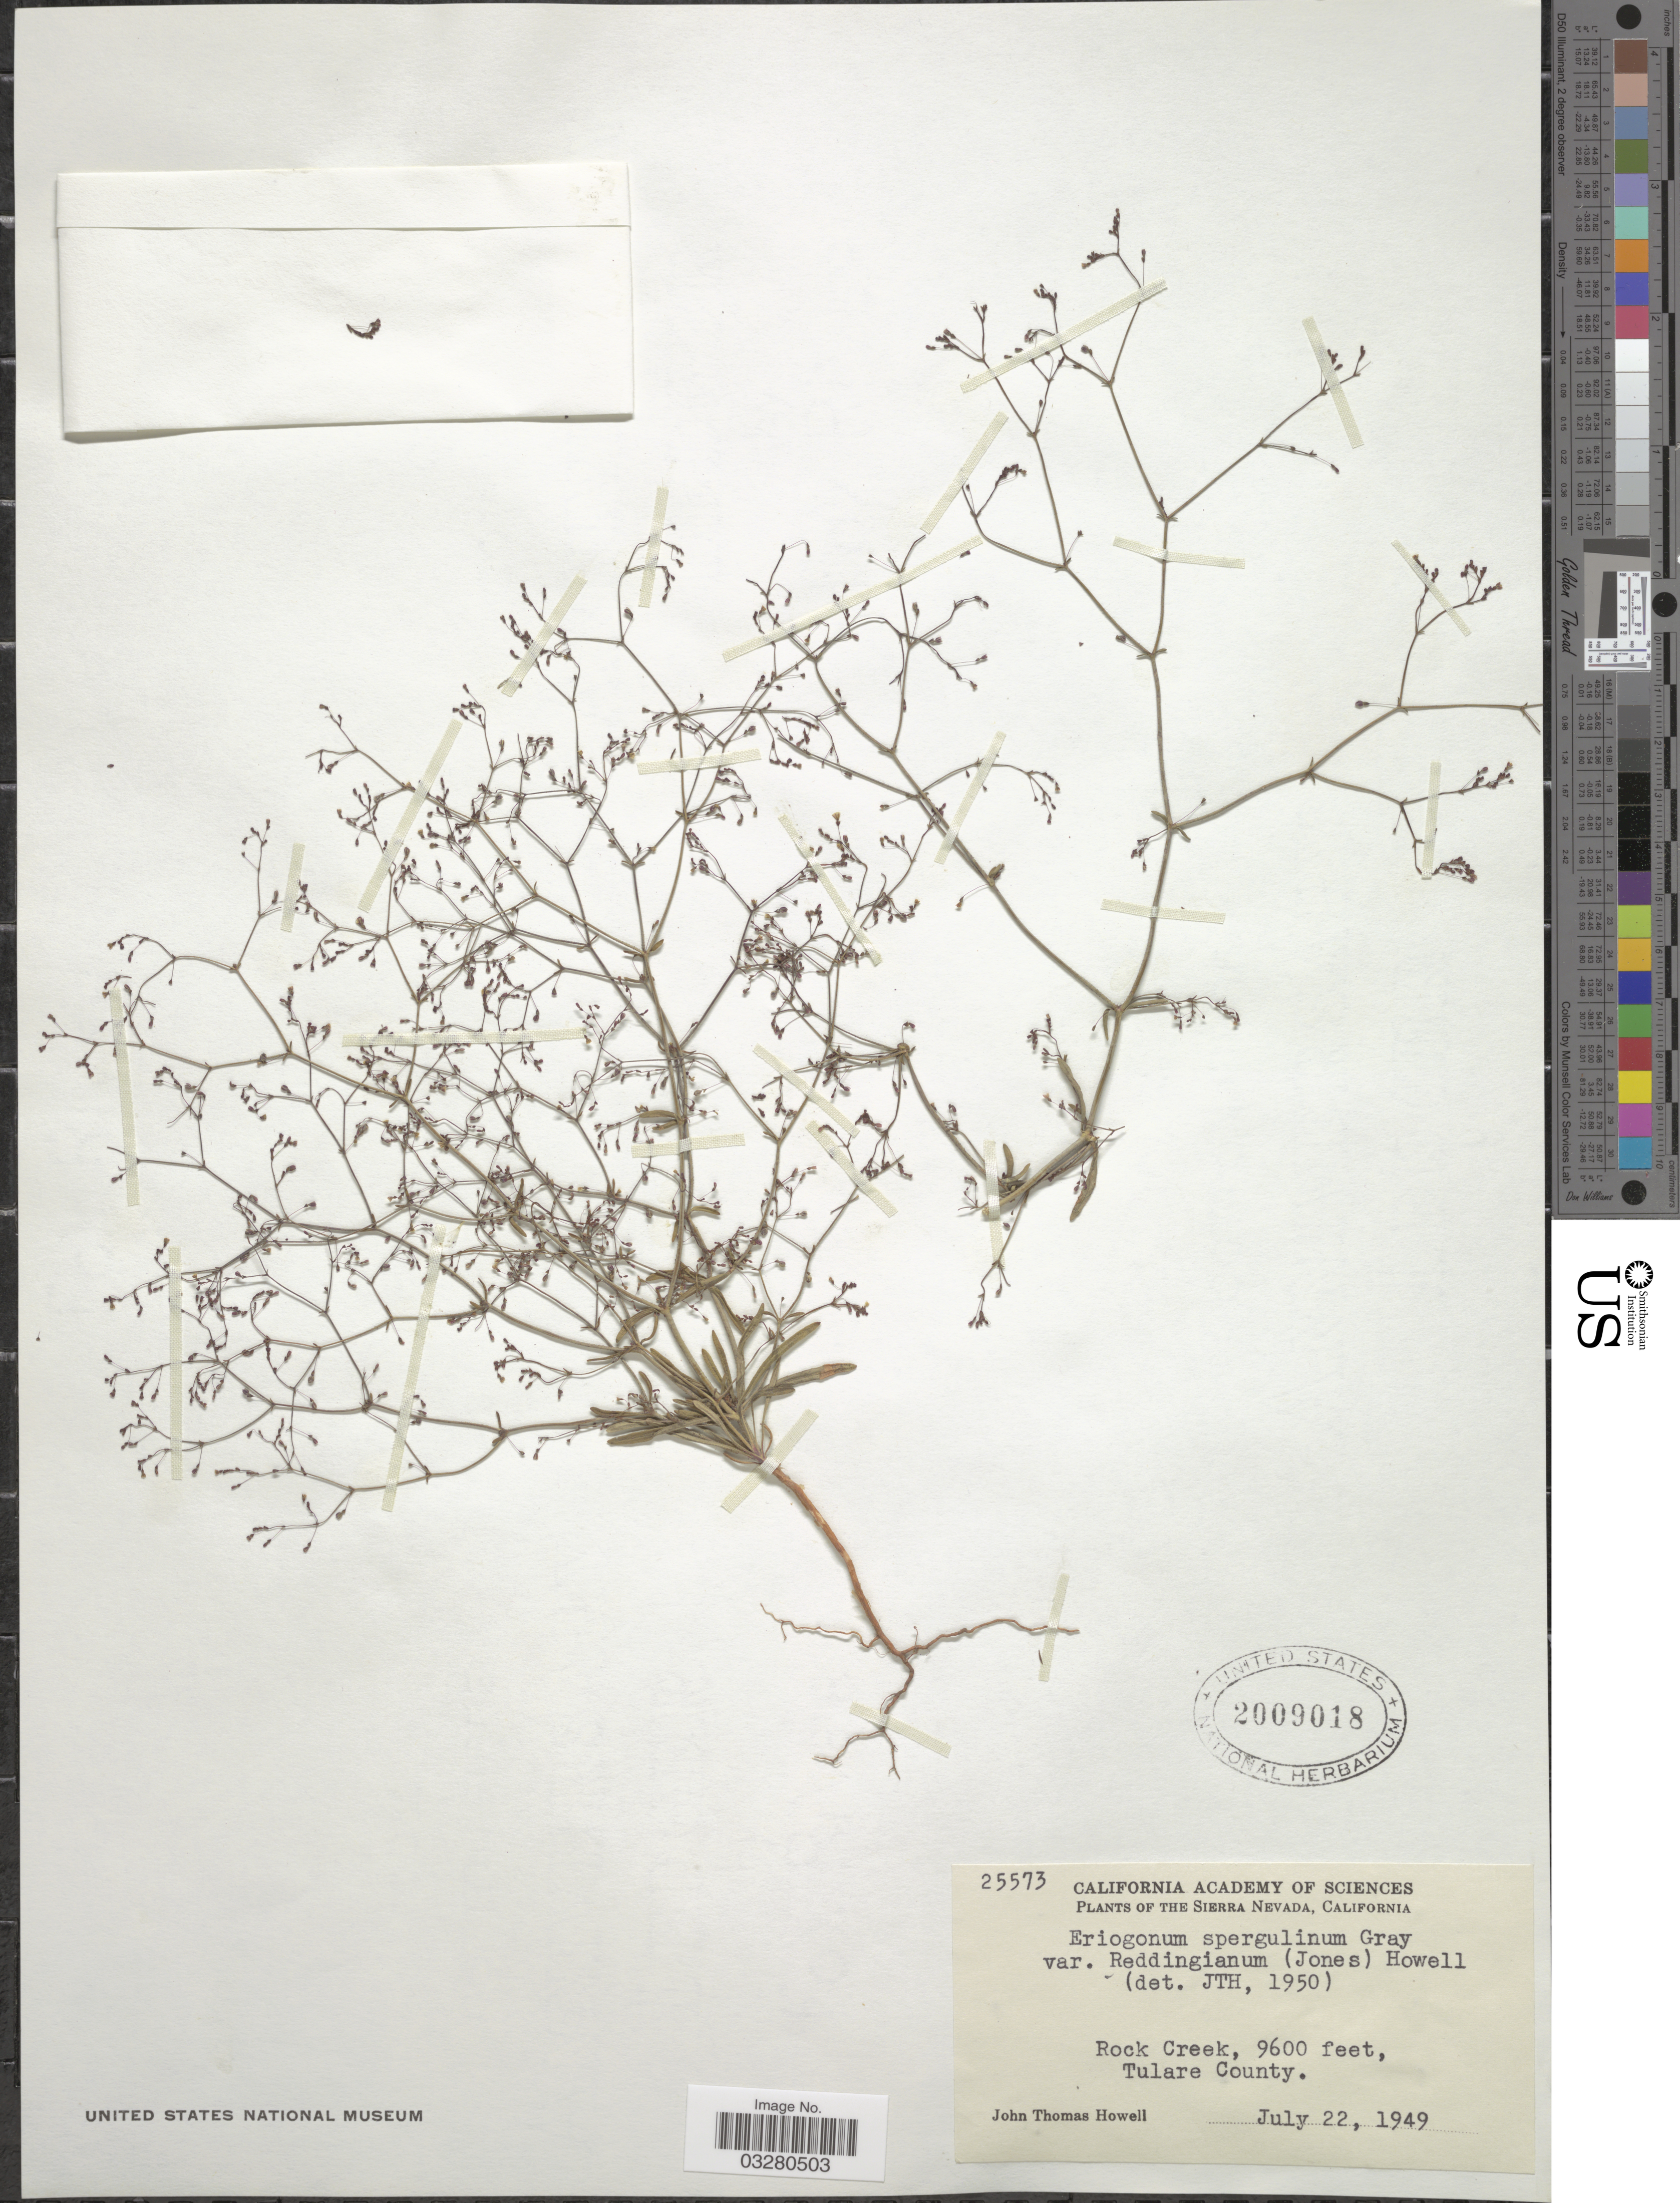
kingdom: Plantae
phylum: Tracheophyta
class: Magnoliopsida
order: Caryophyllales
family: Polygonaceae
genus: Eriogonum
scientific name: Eriogonum spergulinum var. reddingianum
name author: (M.E. Jones) J.T. Howell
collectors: J. T. Howell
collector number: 25573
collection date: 1949-07-22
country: United States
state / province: California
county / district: Tulare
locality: The Sierra Nevada. Rock Creek, Tulare County.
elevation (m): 2926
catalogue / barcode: US 2009018